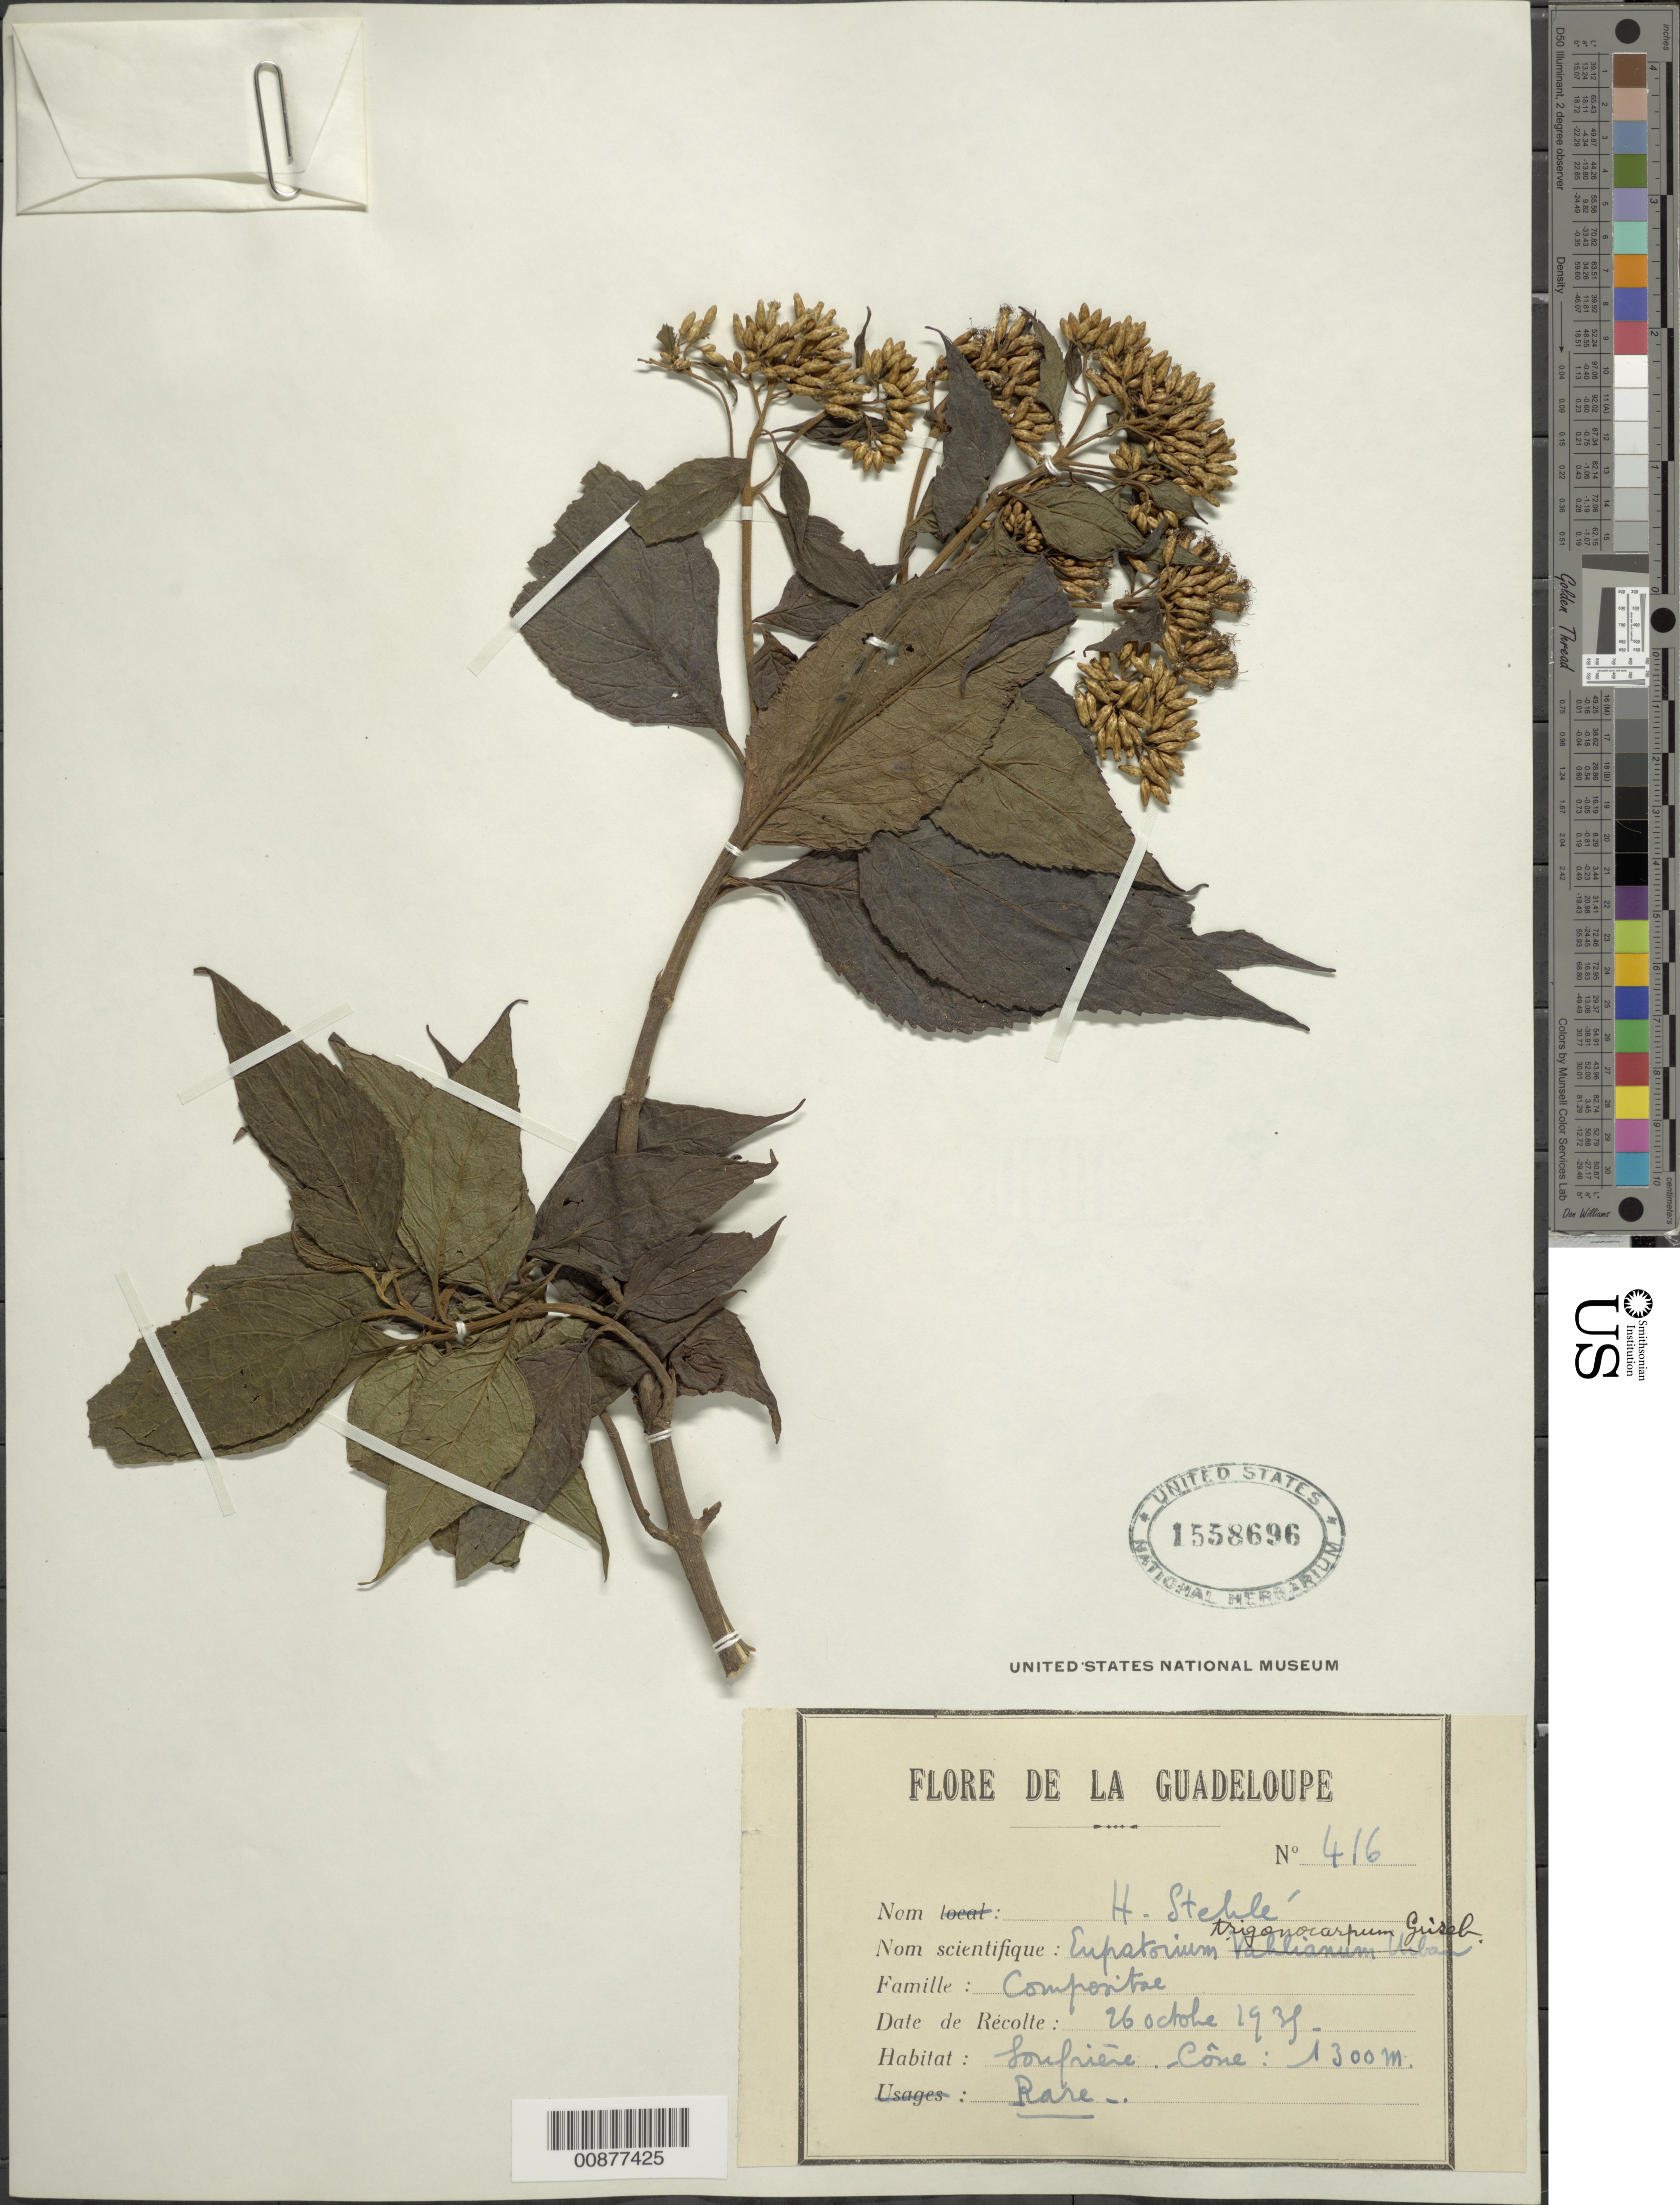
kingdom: Plantae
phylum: Tracheophyta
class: Magnoliopsida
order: Asterales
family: Asteraceae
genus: Chromolaena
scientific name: Chromolaena trigonocarpa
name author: (Griseb.) R.M. King & H. Rob.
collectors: H. Stehlé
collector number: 416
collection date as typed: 26 Oct 1938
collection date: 1938-10-26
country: Guadeloupe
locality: Soufrière. Cône.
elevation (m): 1300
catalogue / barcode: US 1558696